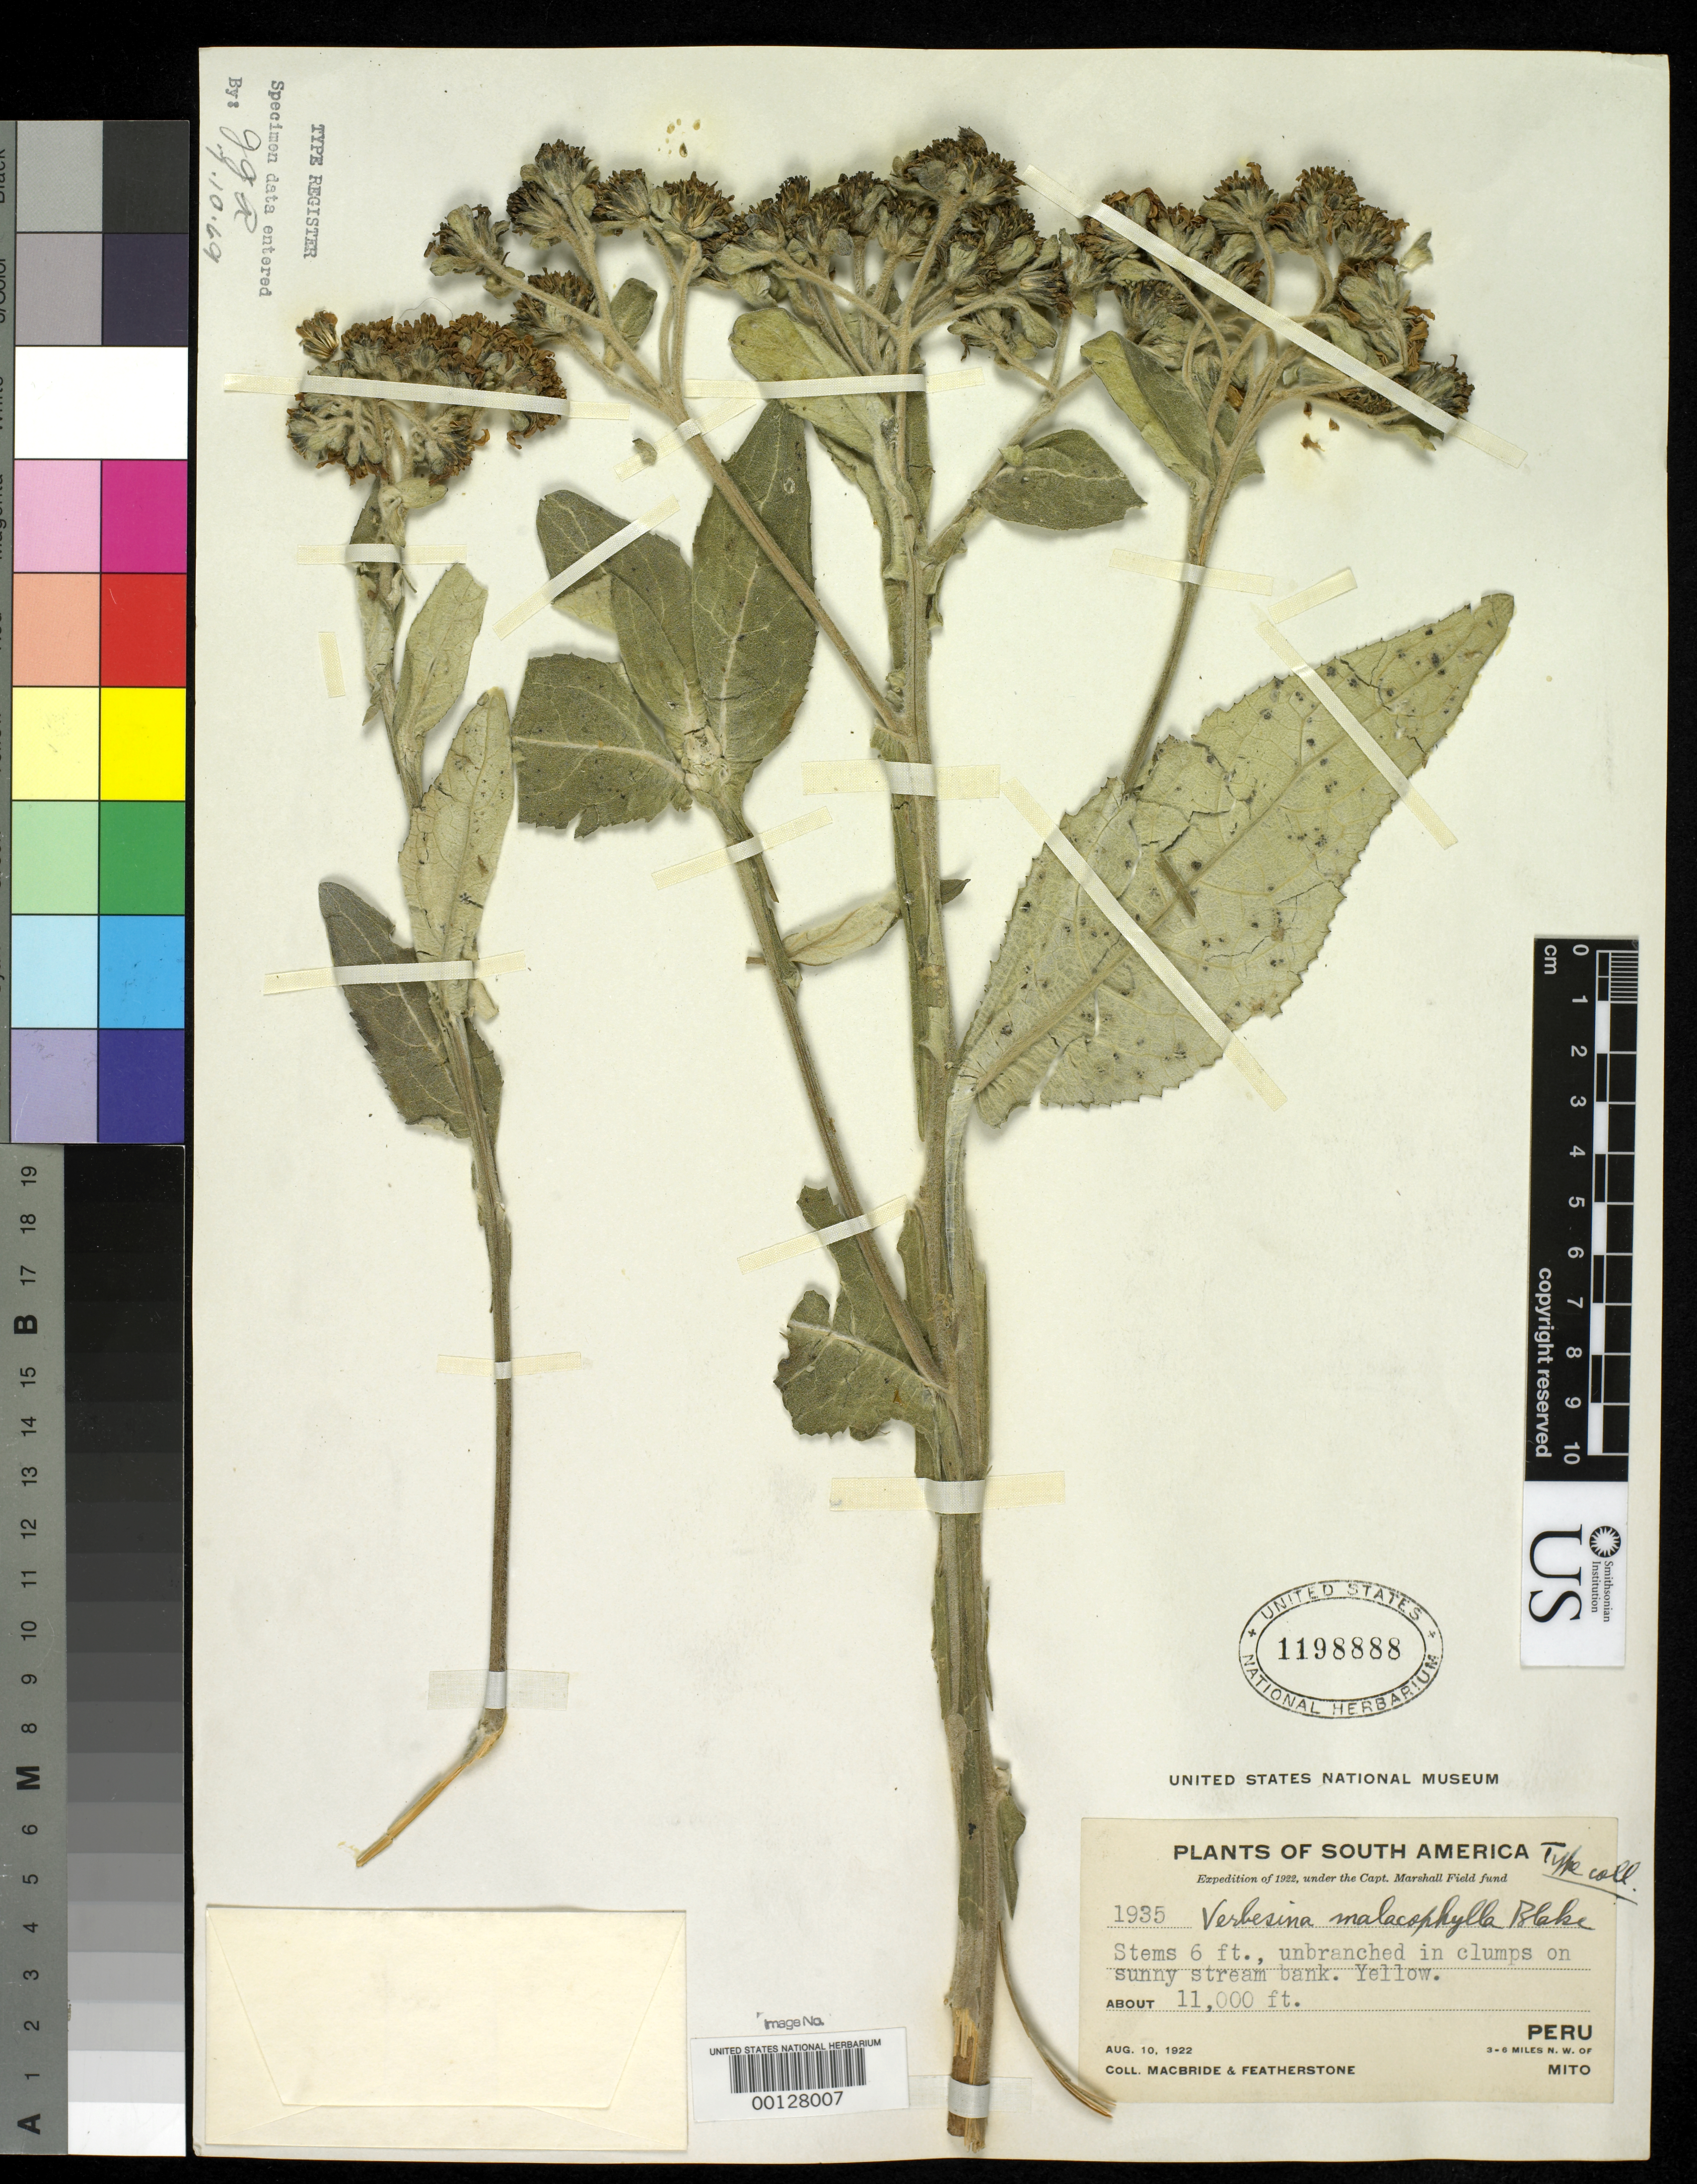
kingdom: Plantae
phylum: Tracheophyta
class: Magnoliopsida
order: Asterales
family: Asteraceae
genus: Verbesina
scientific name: Verbesina malacophylla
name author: S.F. Blake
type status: Isotype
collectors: J. F. Macbride & W. Featherstone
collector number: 1935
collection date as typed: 10 Aug 1922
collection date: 1922-08-10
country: Peru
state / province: Huánuco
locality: NW of Mito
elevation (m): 3355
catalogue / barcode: US 1198888